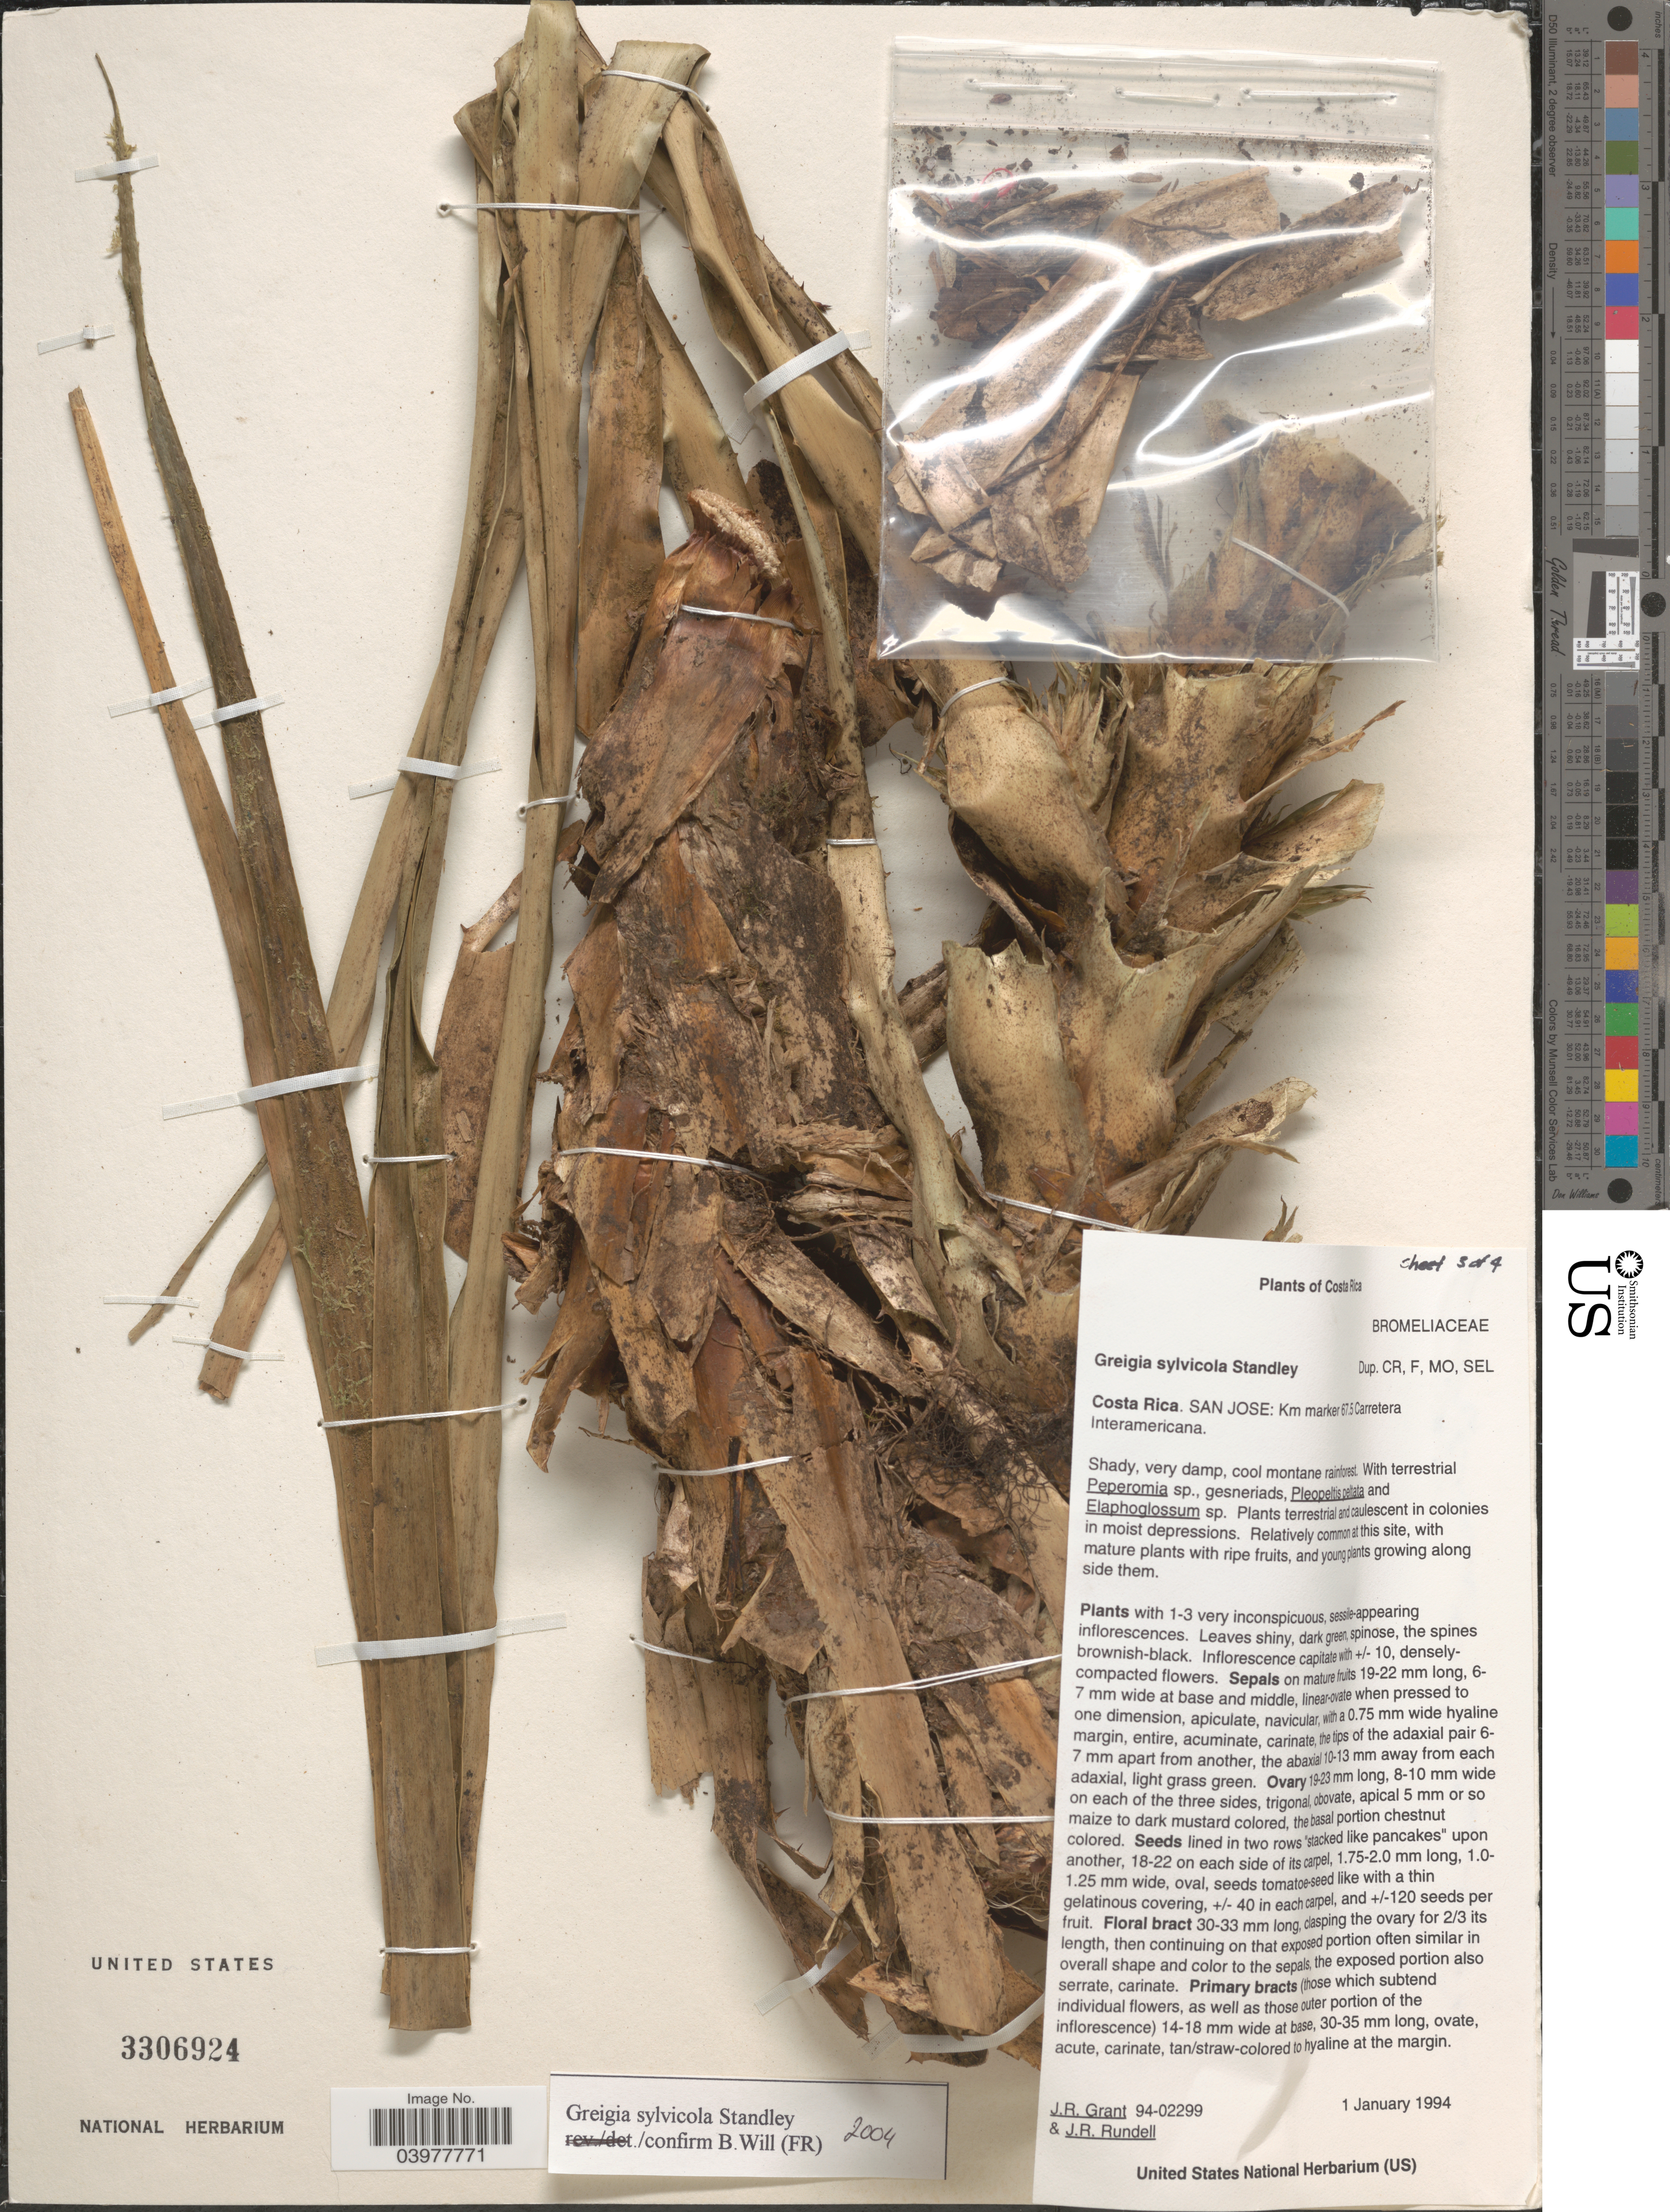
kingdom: Plantae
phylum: Tracheophyta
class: Liliopsida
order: Poales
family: Bromeliaceae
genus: Greigia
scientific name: Greigia sylvicola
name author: Standl.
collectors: J. Grant & J. R. Rundell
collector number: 94-02299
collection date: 1994-01-01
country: Costa Rica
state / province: San José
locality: Km marker 67.5 Carretera Interamericana.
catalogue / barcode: US 3306924